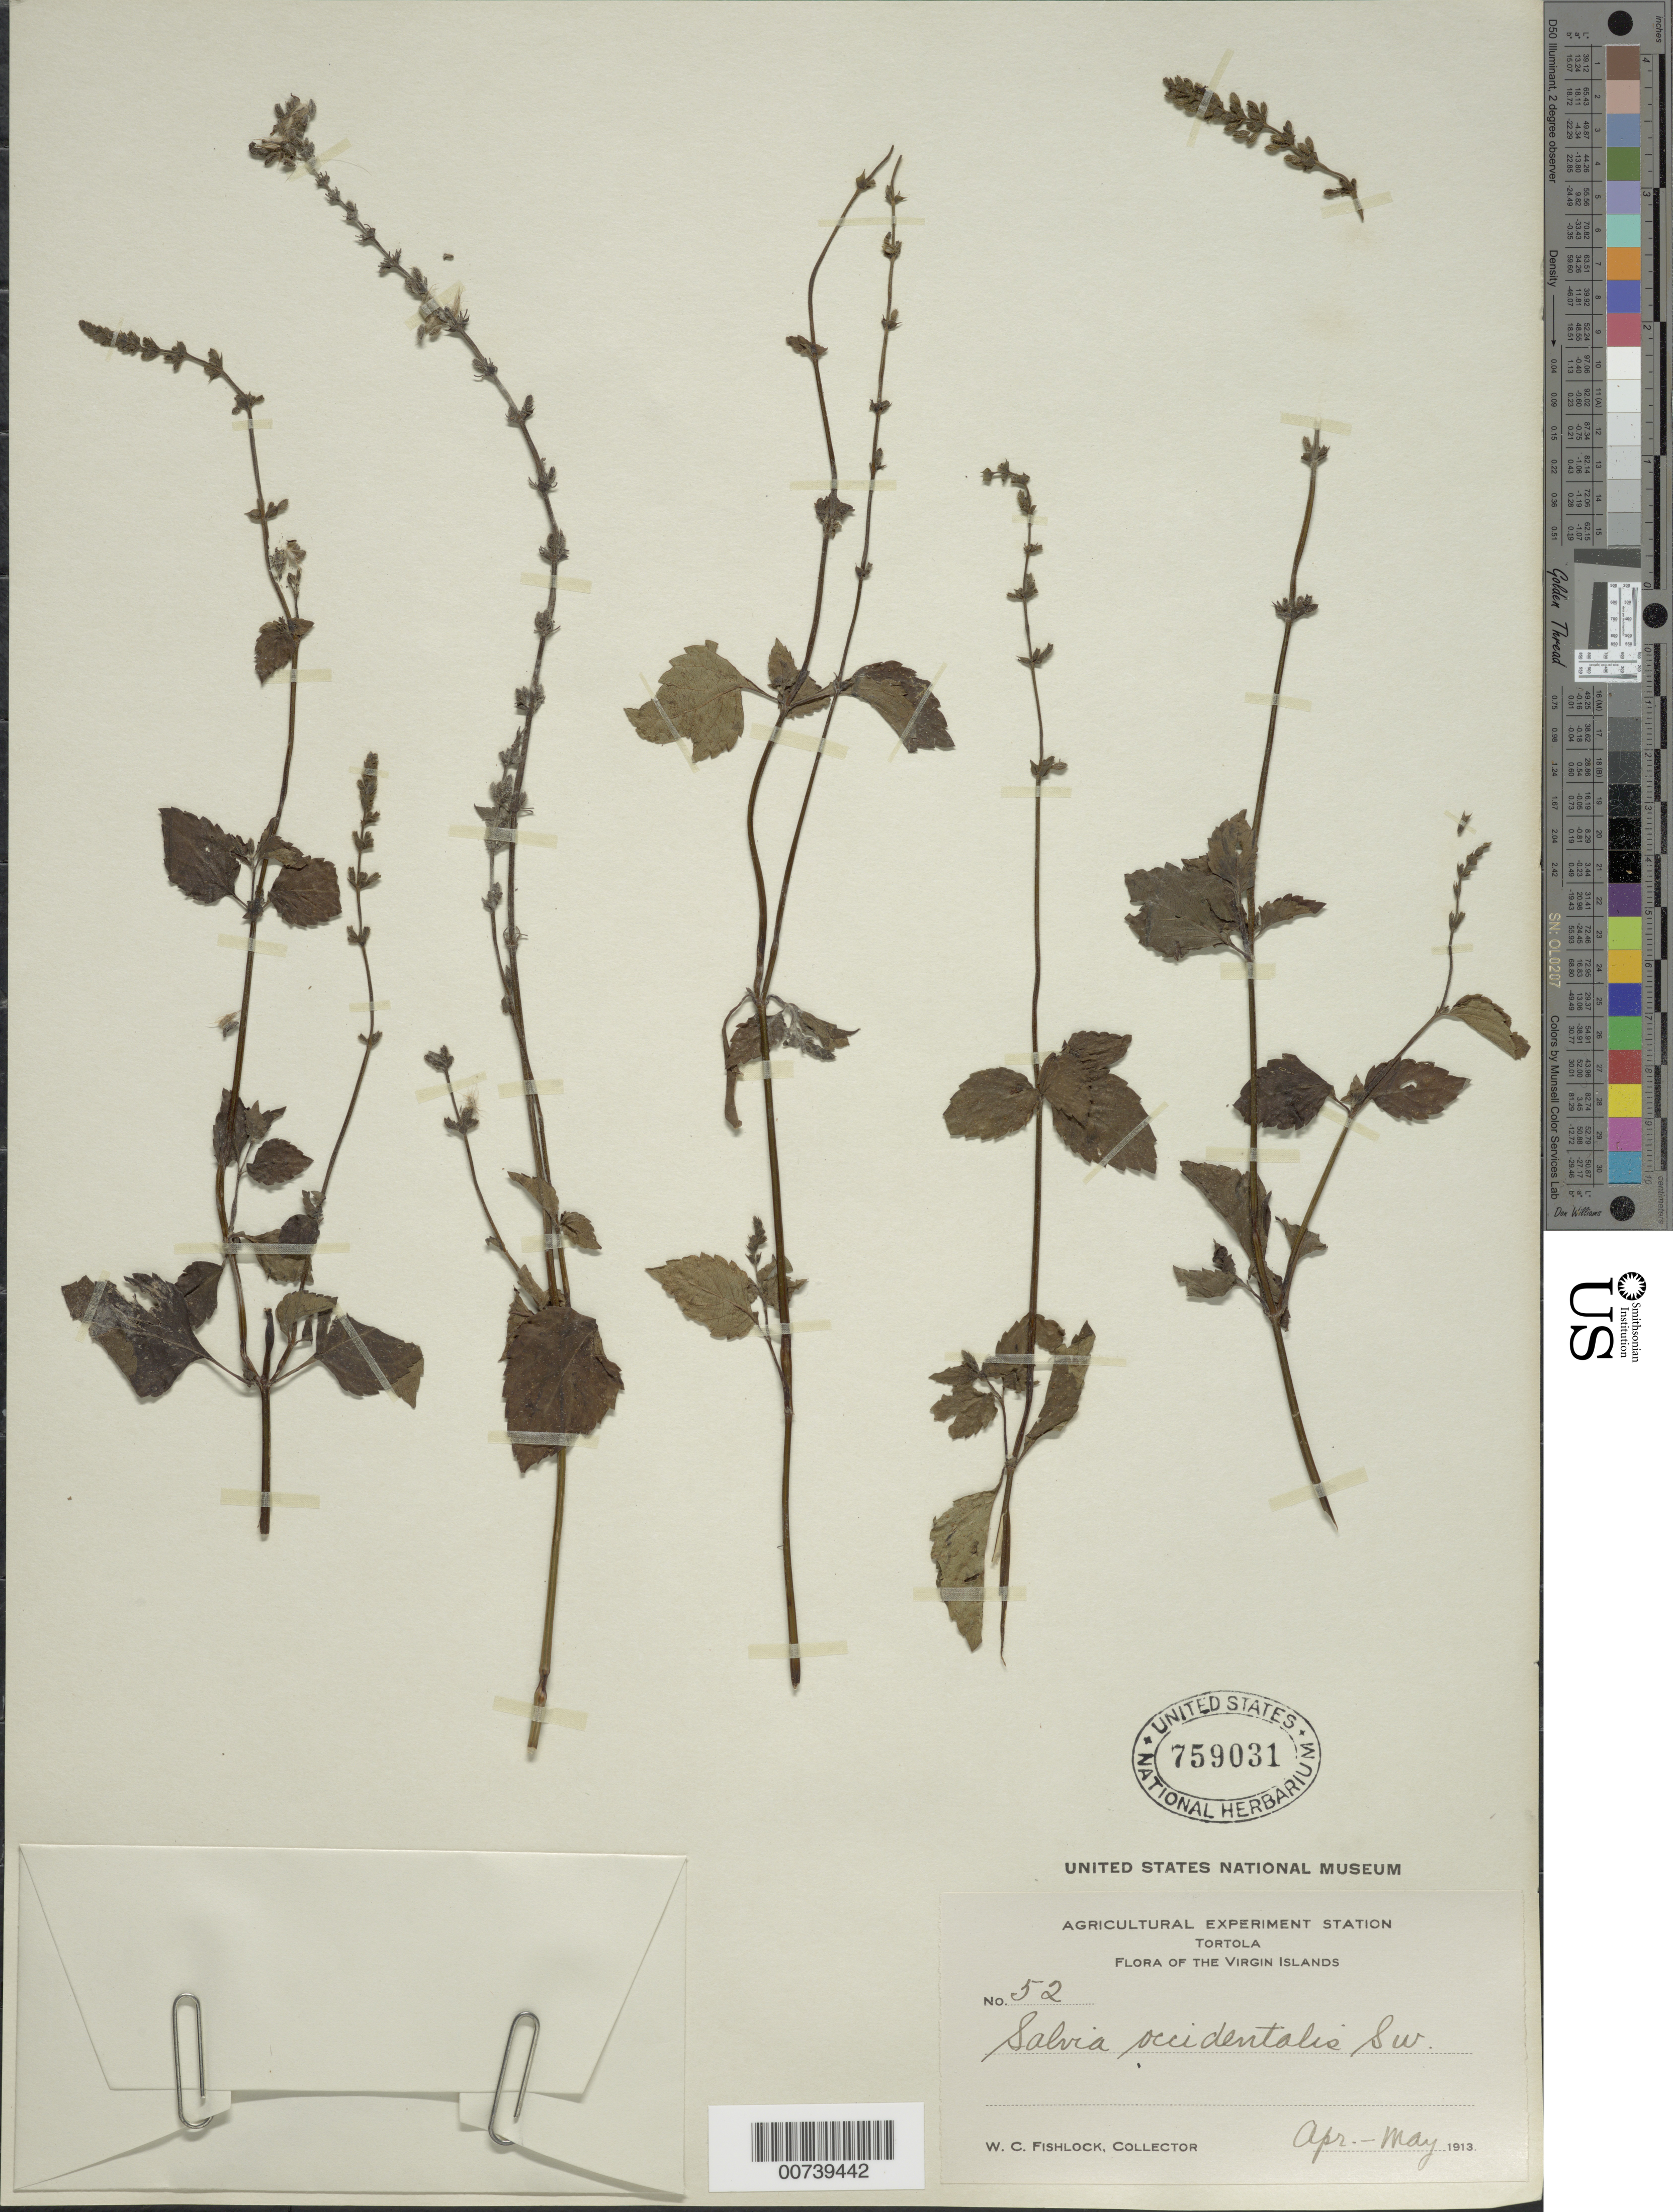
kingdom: Plantae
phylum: Tracheophyta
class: Magnoliopsida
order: Lamiales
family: Lamiaceae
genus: Salvia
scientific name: Salvia occidentalis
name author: Sw.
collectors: W. Fishlock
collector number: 52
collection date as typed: Apr 1913 to -- May 1913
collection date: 1913-04/1913-05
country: British Virgin Islands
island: Tortola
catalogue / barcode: US 759031